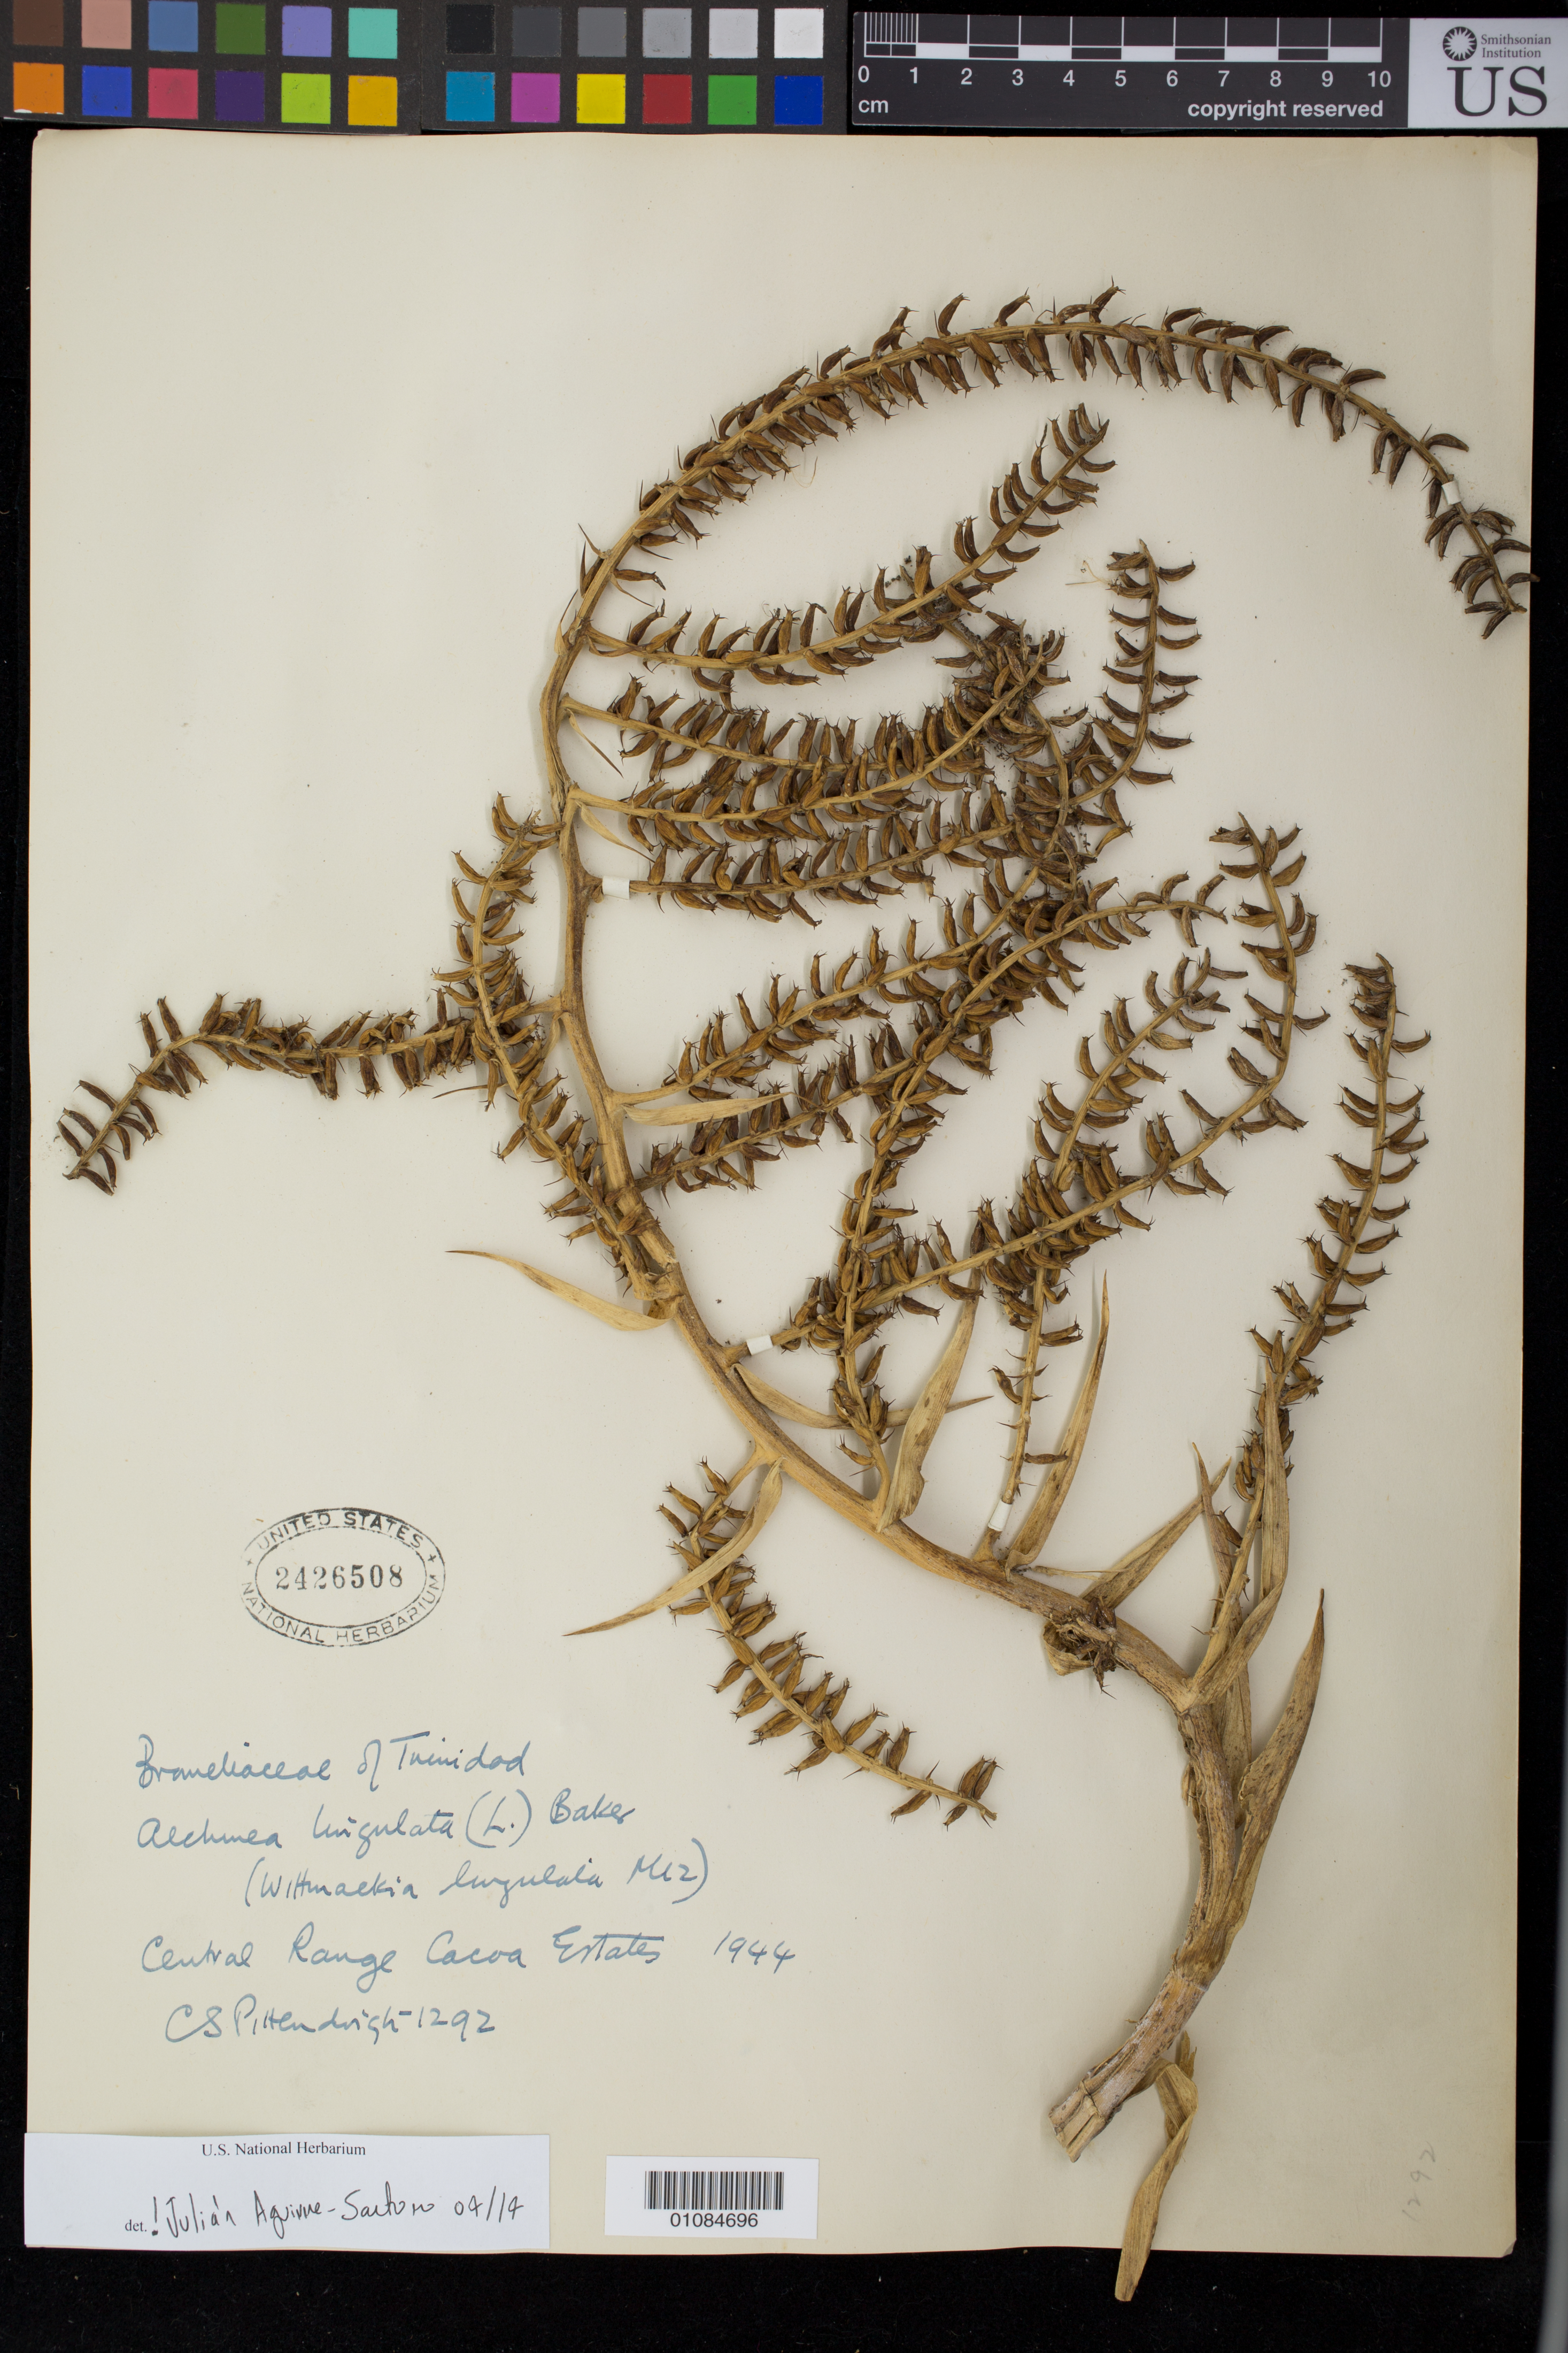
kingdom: Plantae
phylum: Tracheophyta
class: Liliopsida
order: Poales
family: Bromeliaceae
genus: Wittmackia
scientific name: Wittmackia lingulata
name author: (L.) Mez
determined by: Strong, Mark T., (BOT), Smithsonian Institution - National Museum of Natural History (UNITED STATES)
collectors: C. S. Pittendrigh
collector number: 1292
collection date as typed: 1944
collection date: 1944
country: Trinidad and Tobago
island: Trinidad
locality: Central Range Cacao Estates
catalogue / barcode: US 2426508